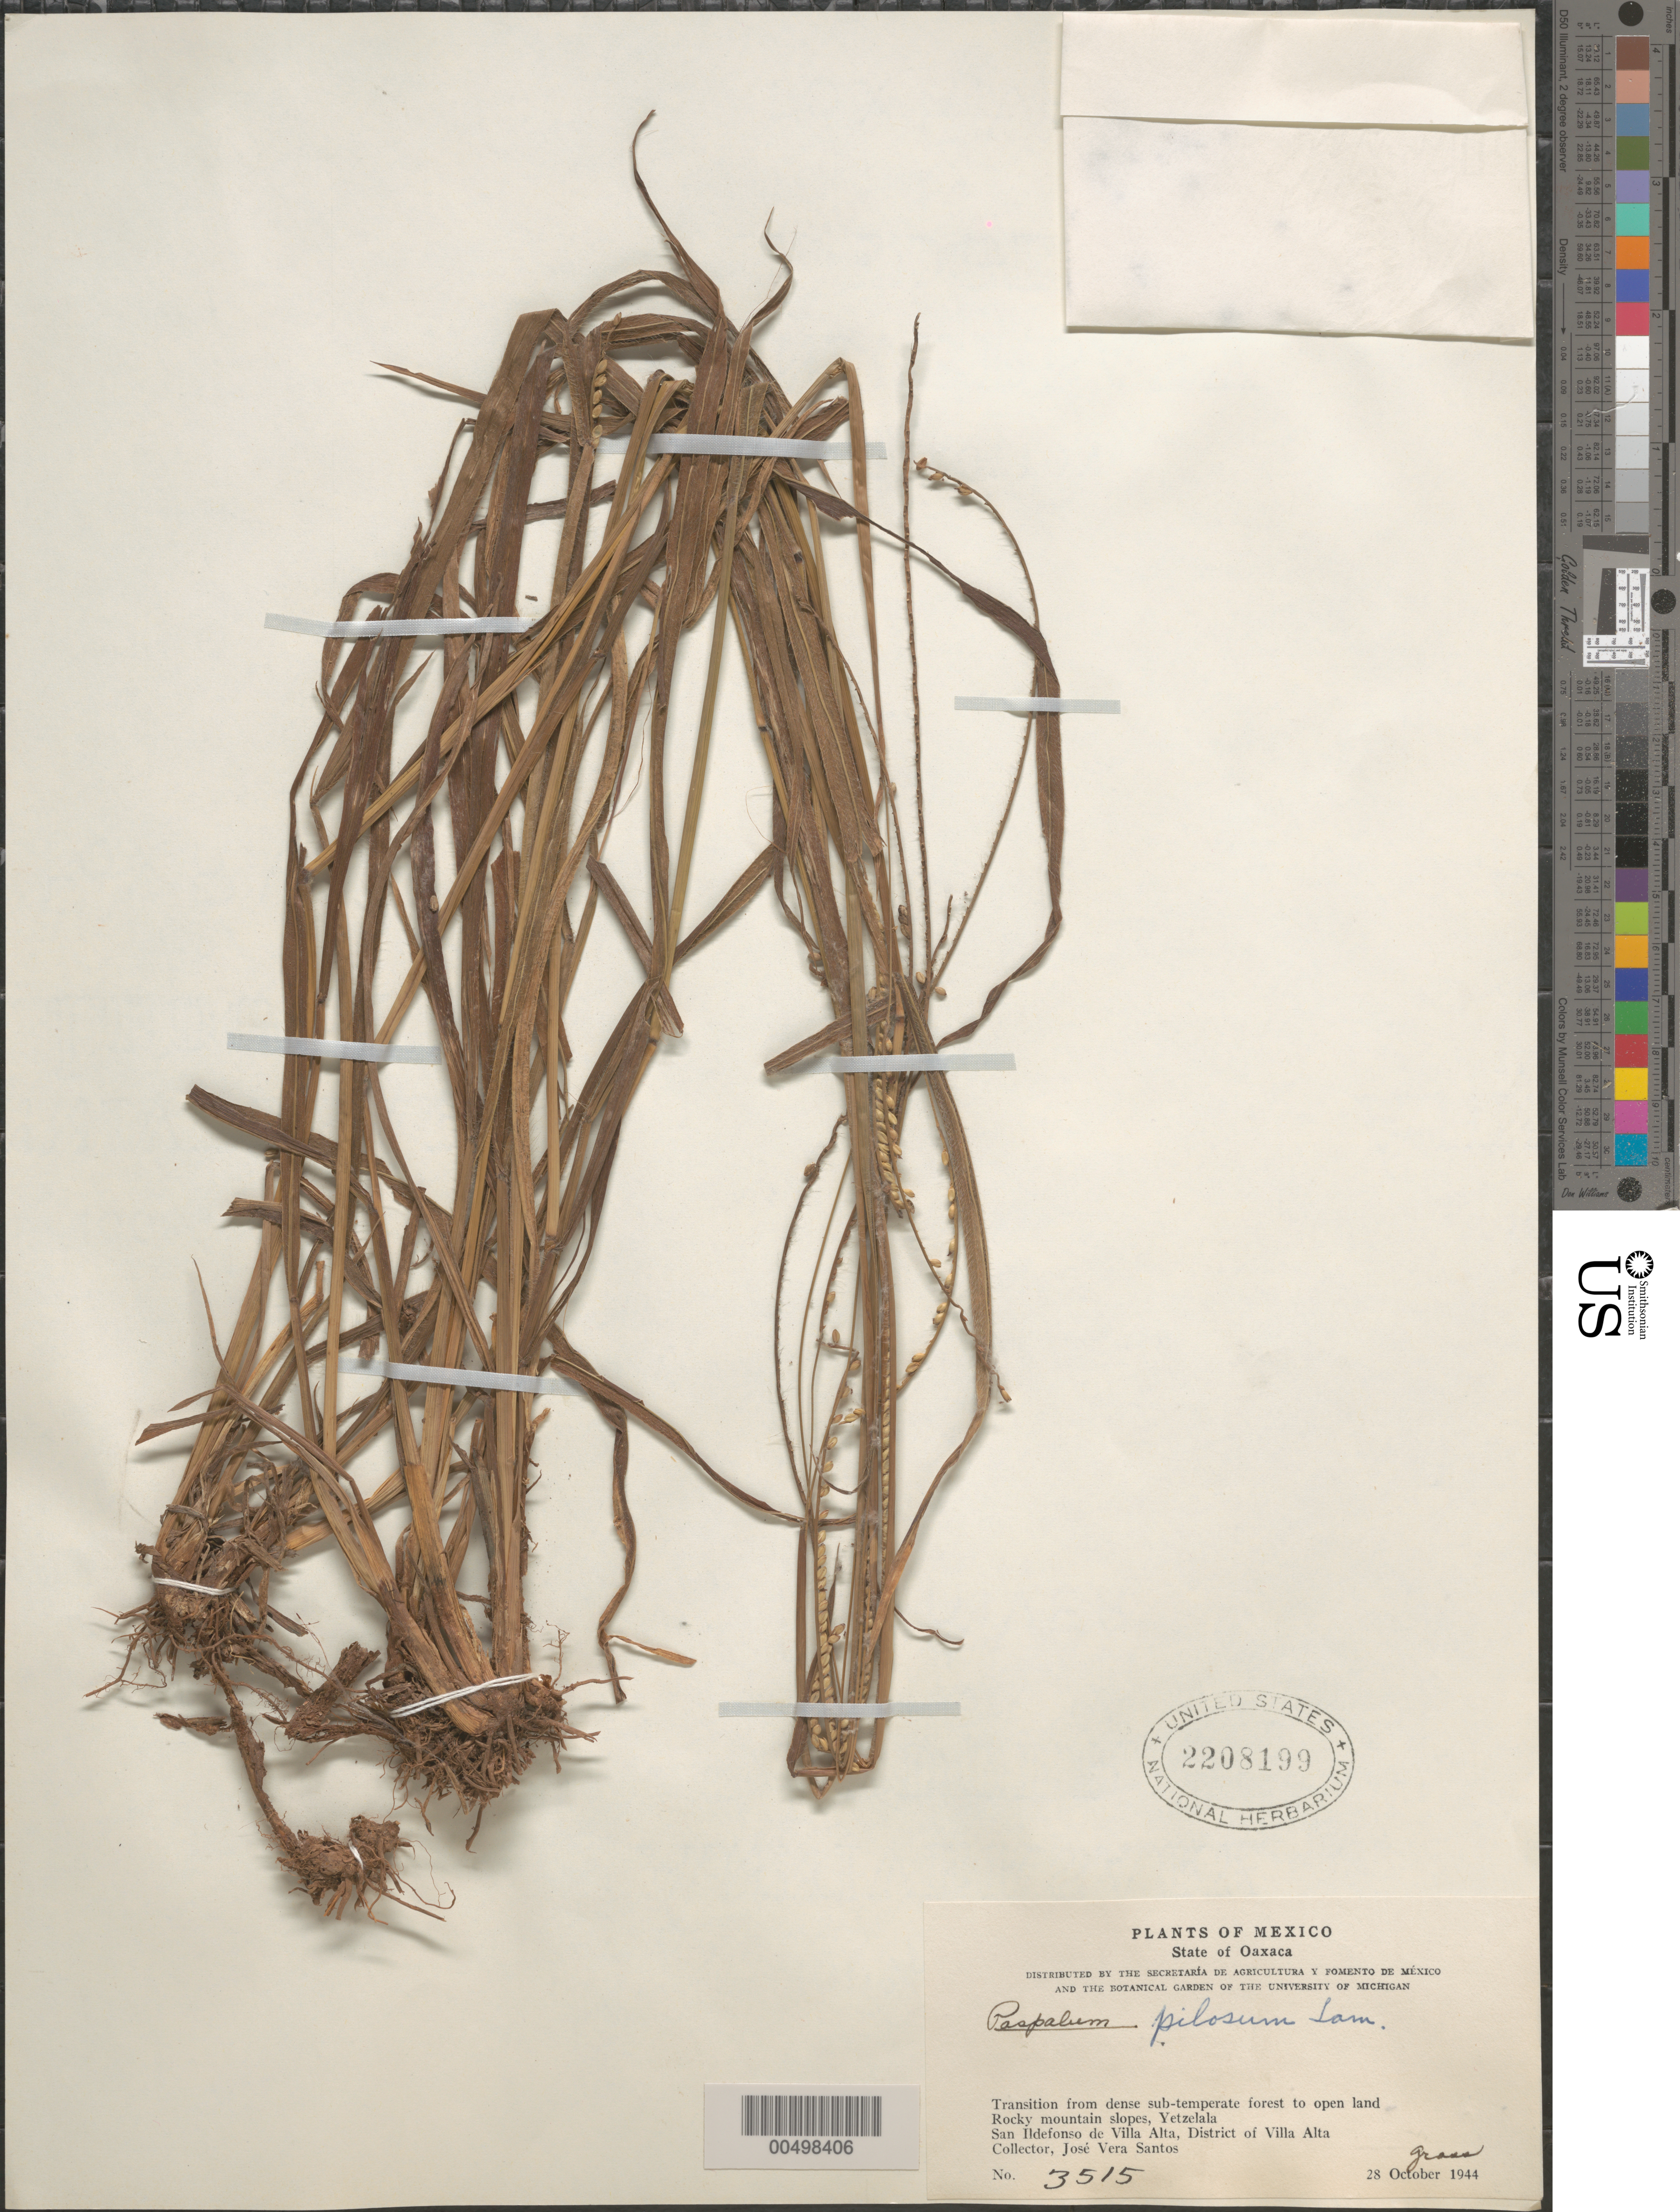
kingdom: Plantae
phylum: Tracheophyta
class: Liliopsida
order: Poales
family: Poaceae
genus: Paspalum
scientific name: Paspalum pilosum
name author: Lam.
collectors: J. V. Santos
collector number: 3515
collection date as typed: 28 Oct 1944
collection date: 1944-10-28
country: Mexico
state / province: Oaxaca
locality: Yetzelala, San Ildefonso de Villa Alta, Dist of Villa Alta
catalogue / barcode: US 2208199